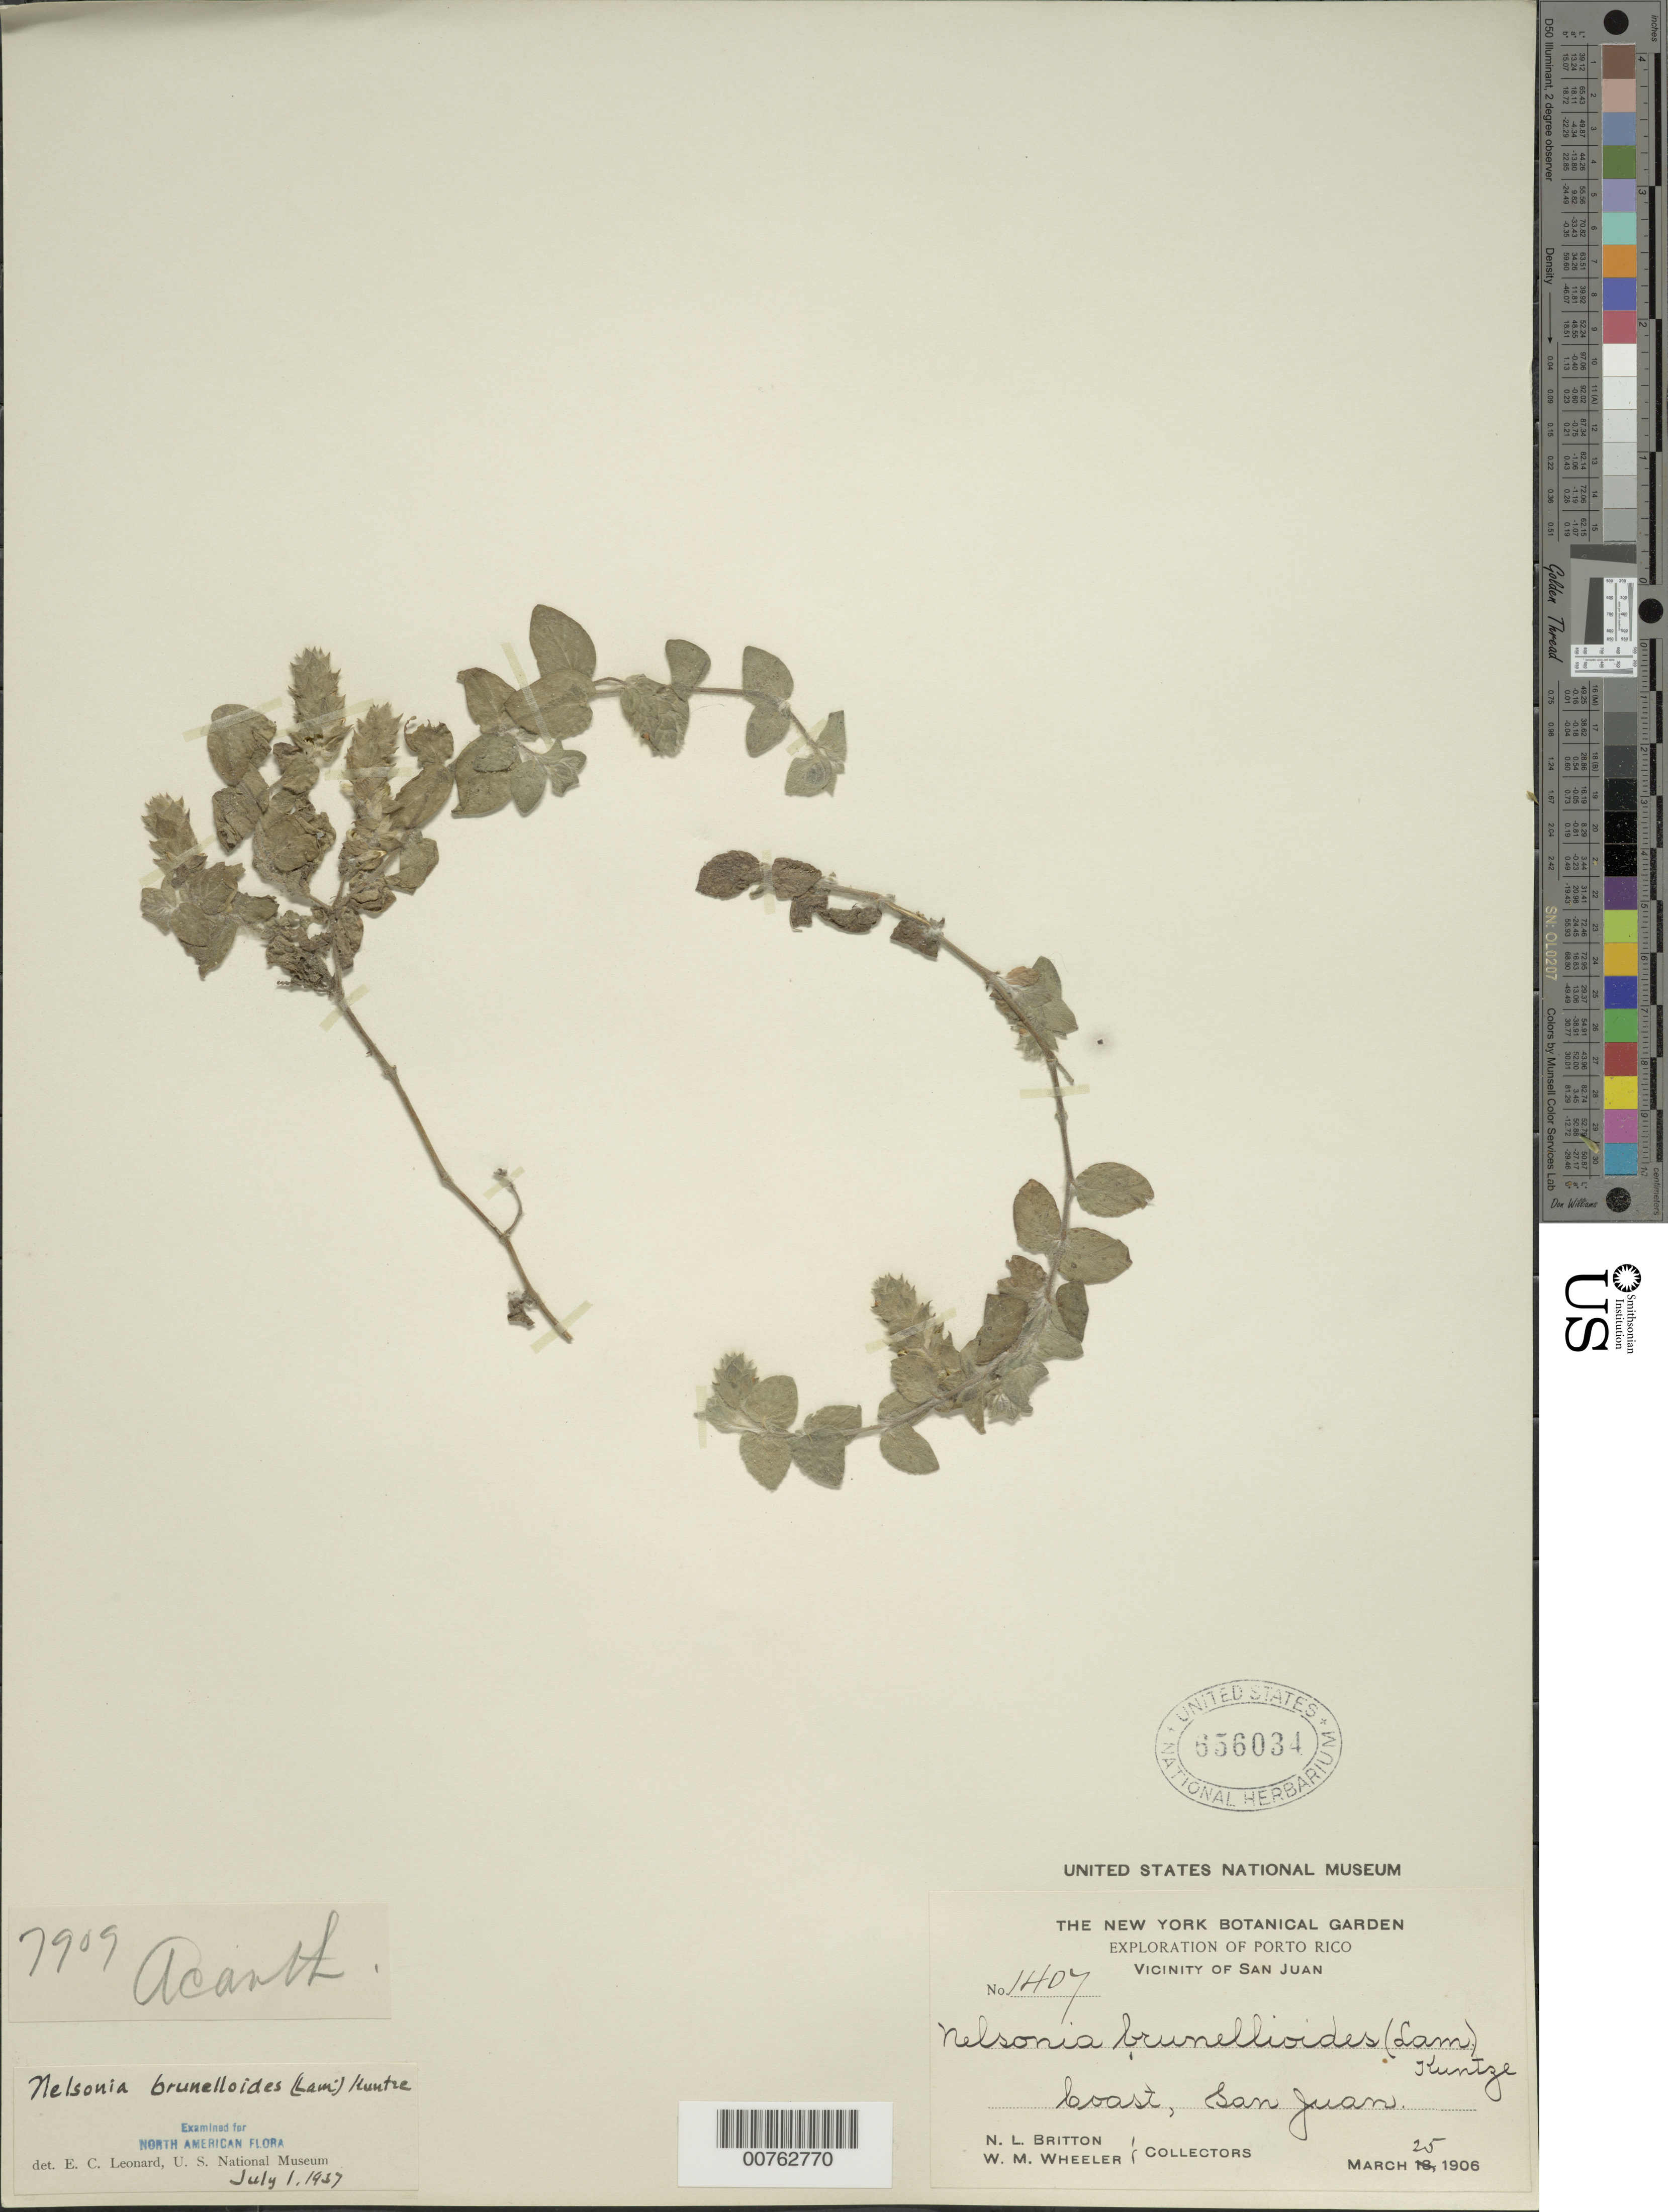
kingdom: Plantae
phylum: Tracheophyta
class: Magnoliopsida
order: Lamiales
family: Acanthaceae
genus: Nelsonia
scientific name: Nelsonia canescens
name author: (Lam.) Spreng.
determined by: Leonard, Emery C., (US)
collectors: N. Britton & W. Wheeler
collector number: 1407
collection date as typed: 25 Mar 1906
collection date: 1906-03-25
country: Puerto Rico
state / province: San Juan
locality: Vicinity of San Juan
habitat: Coast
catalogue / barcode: US 656034